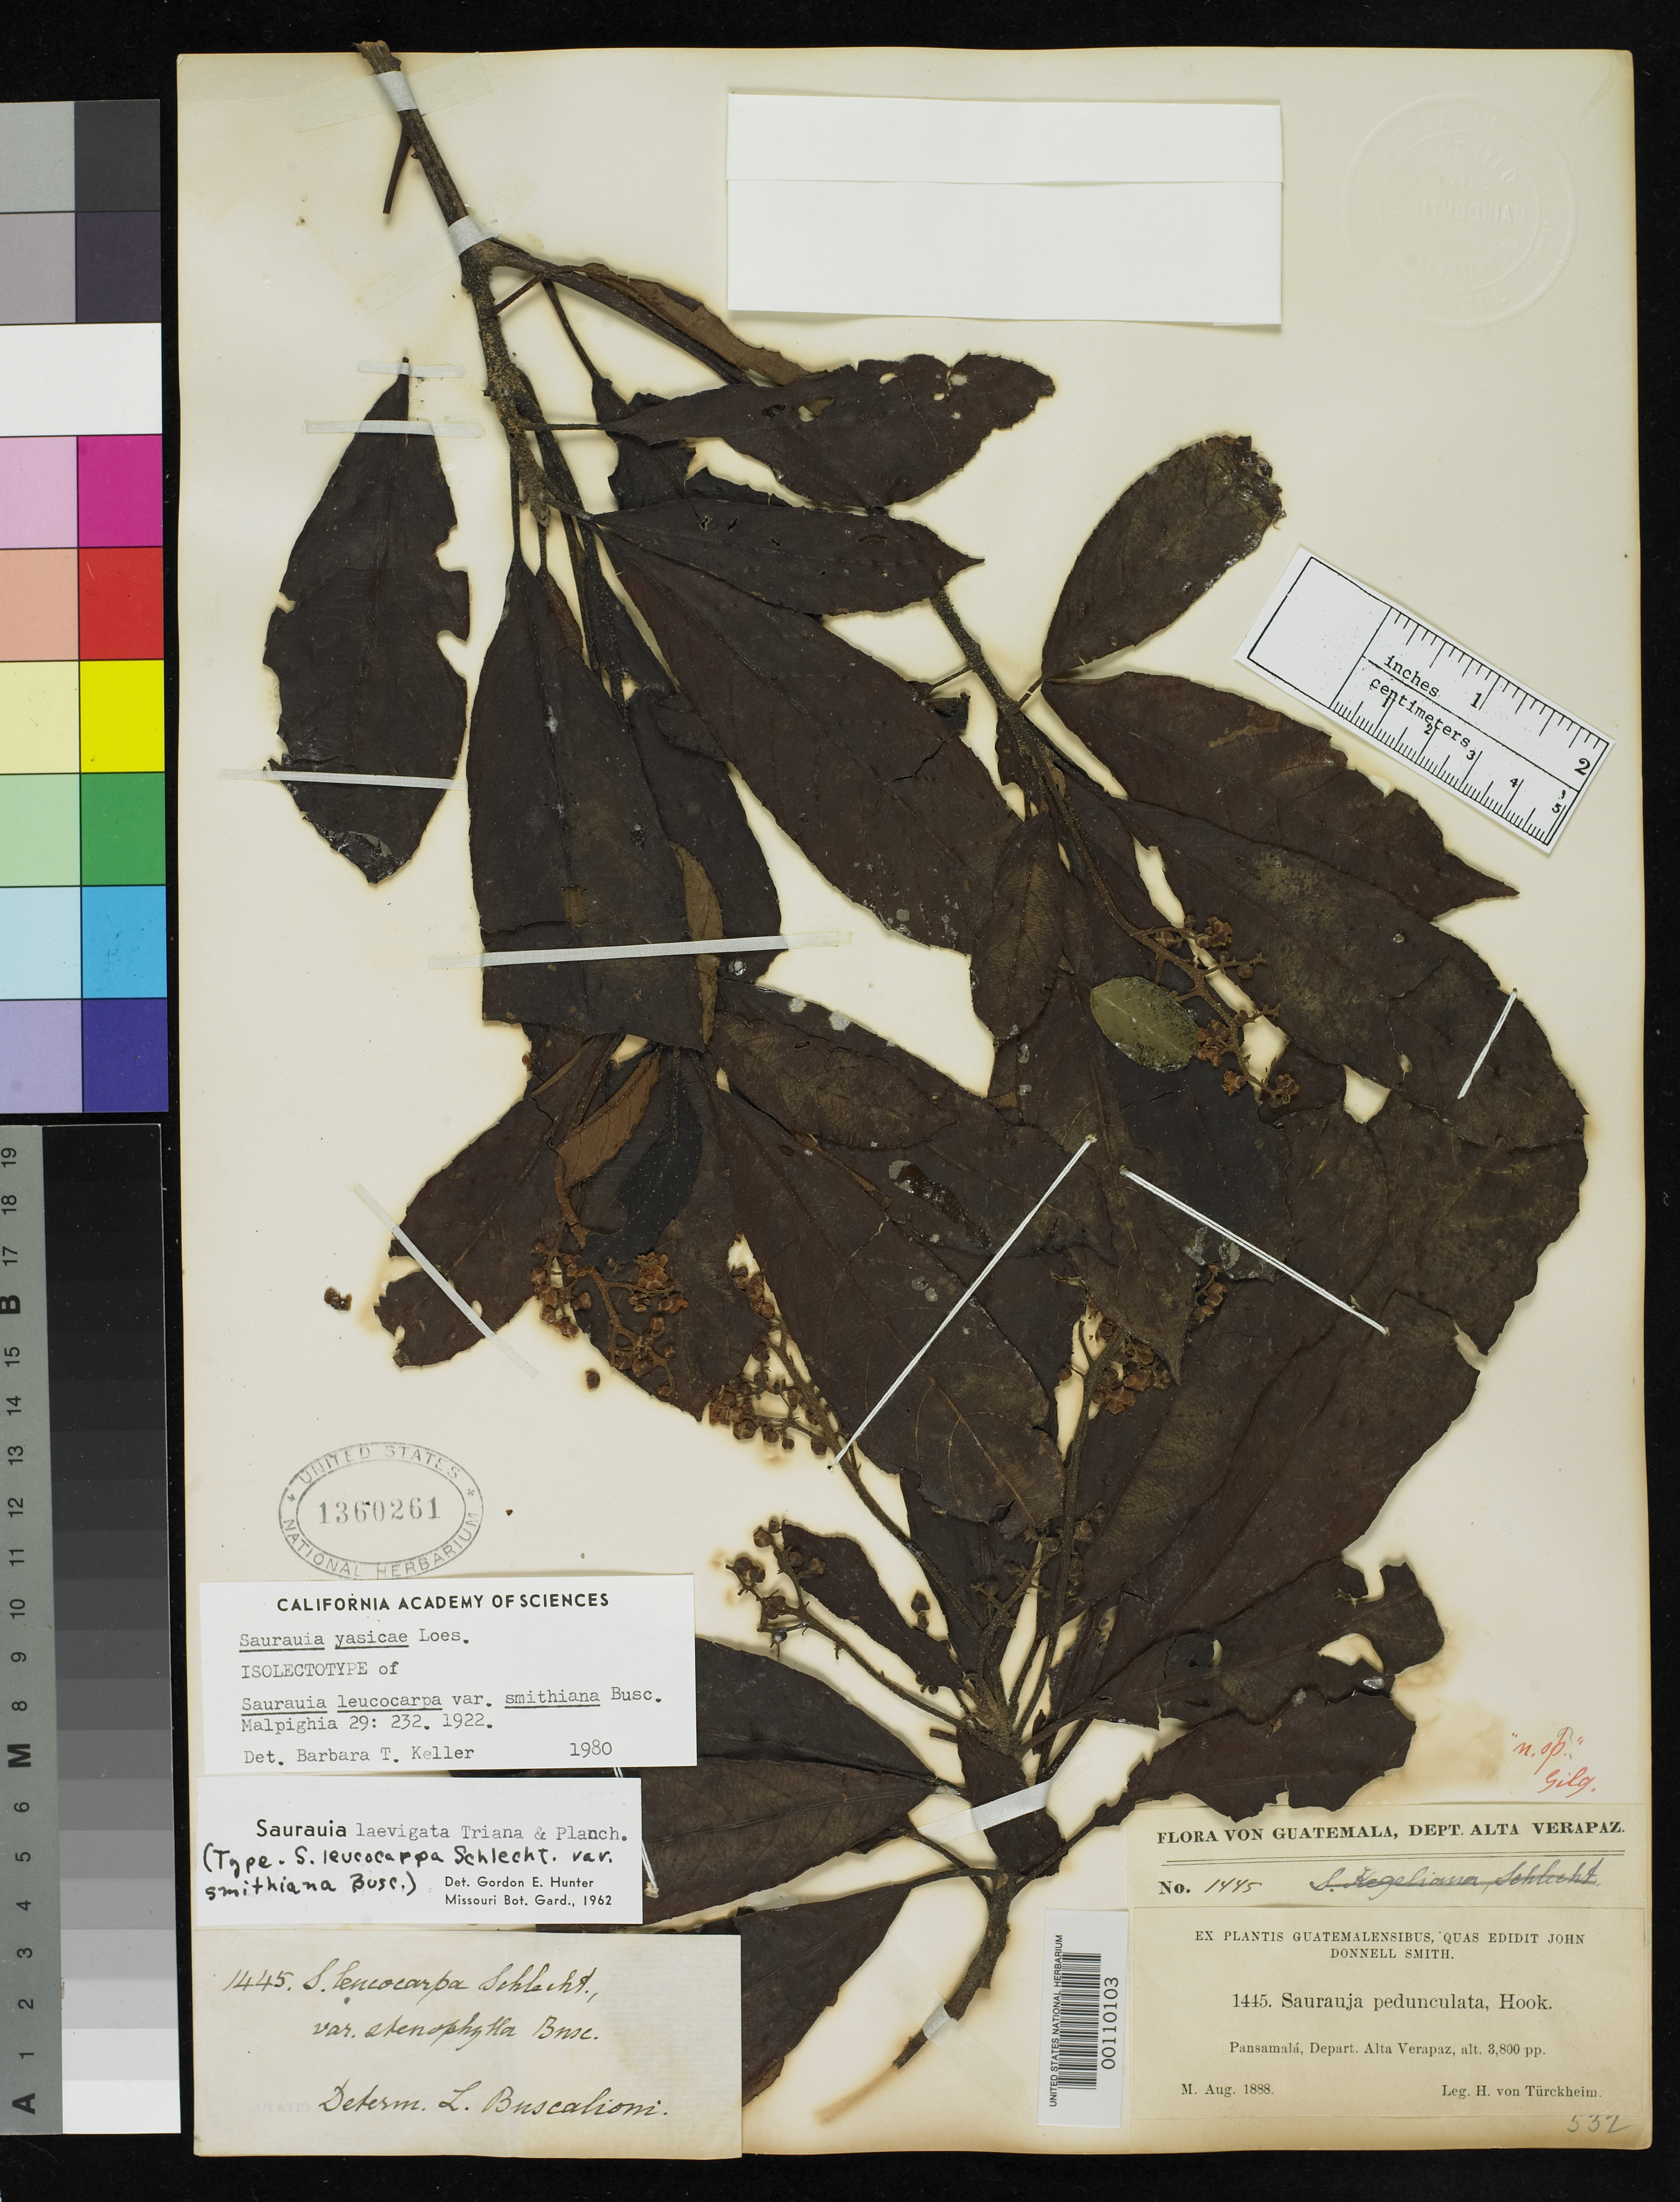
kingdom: Plantae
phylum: Tracheophyta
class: Magnoliopsida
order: Ericales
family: Actinidiaceae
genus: Saurauia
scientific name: Saurauia leucocarpa var. smithiana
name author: Buscal.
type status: Syntype; Isolectotype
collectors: H. von Türckheim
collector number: J.D.S. 1445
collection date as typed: Aug 1888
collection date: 1888-08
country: Guatemala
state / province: Alta Verapaz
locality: Pansamalá.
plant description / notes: Further described in Malphigia 29:232. 1922.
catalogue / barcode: US 1360261